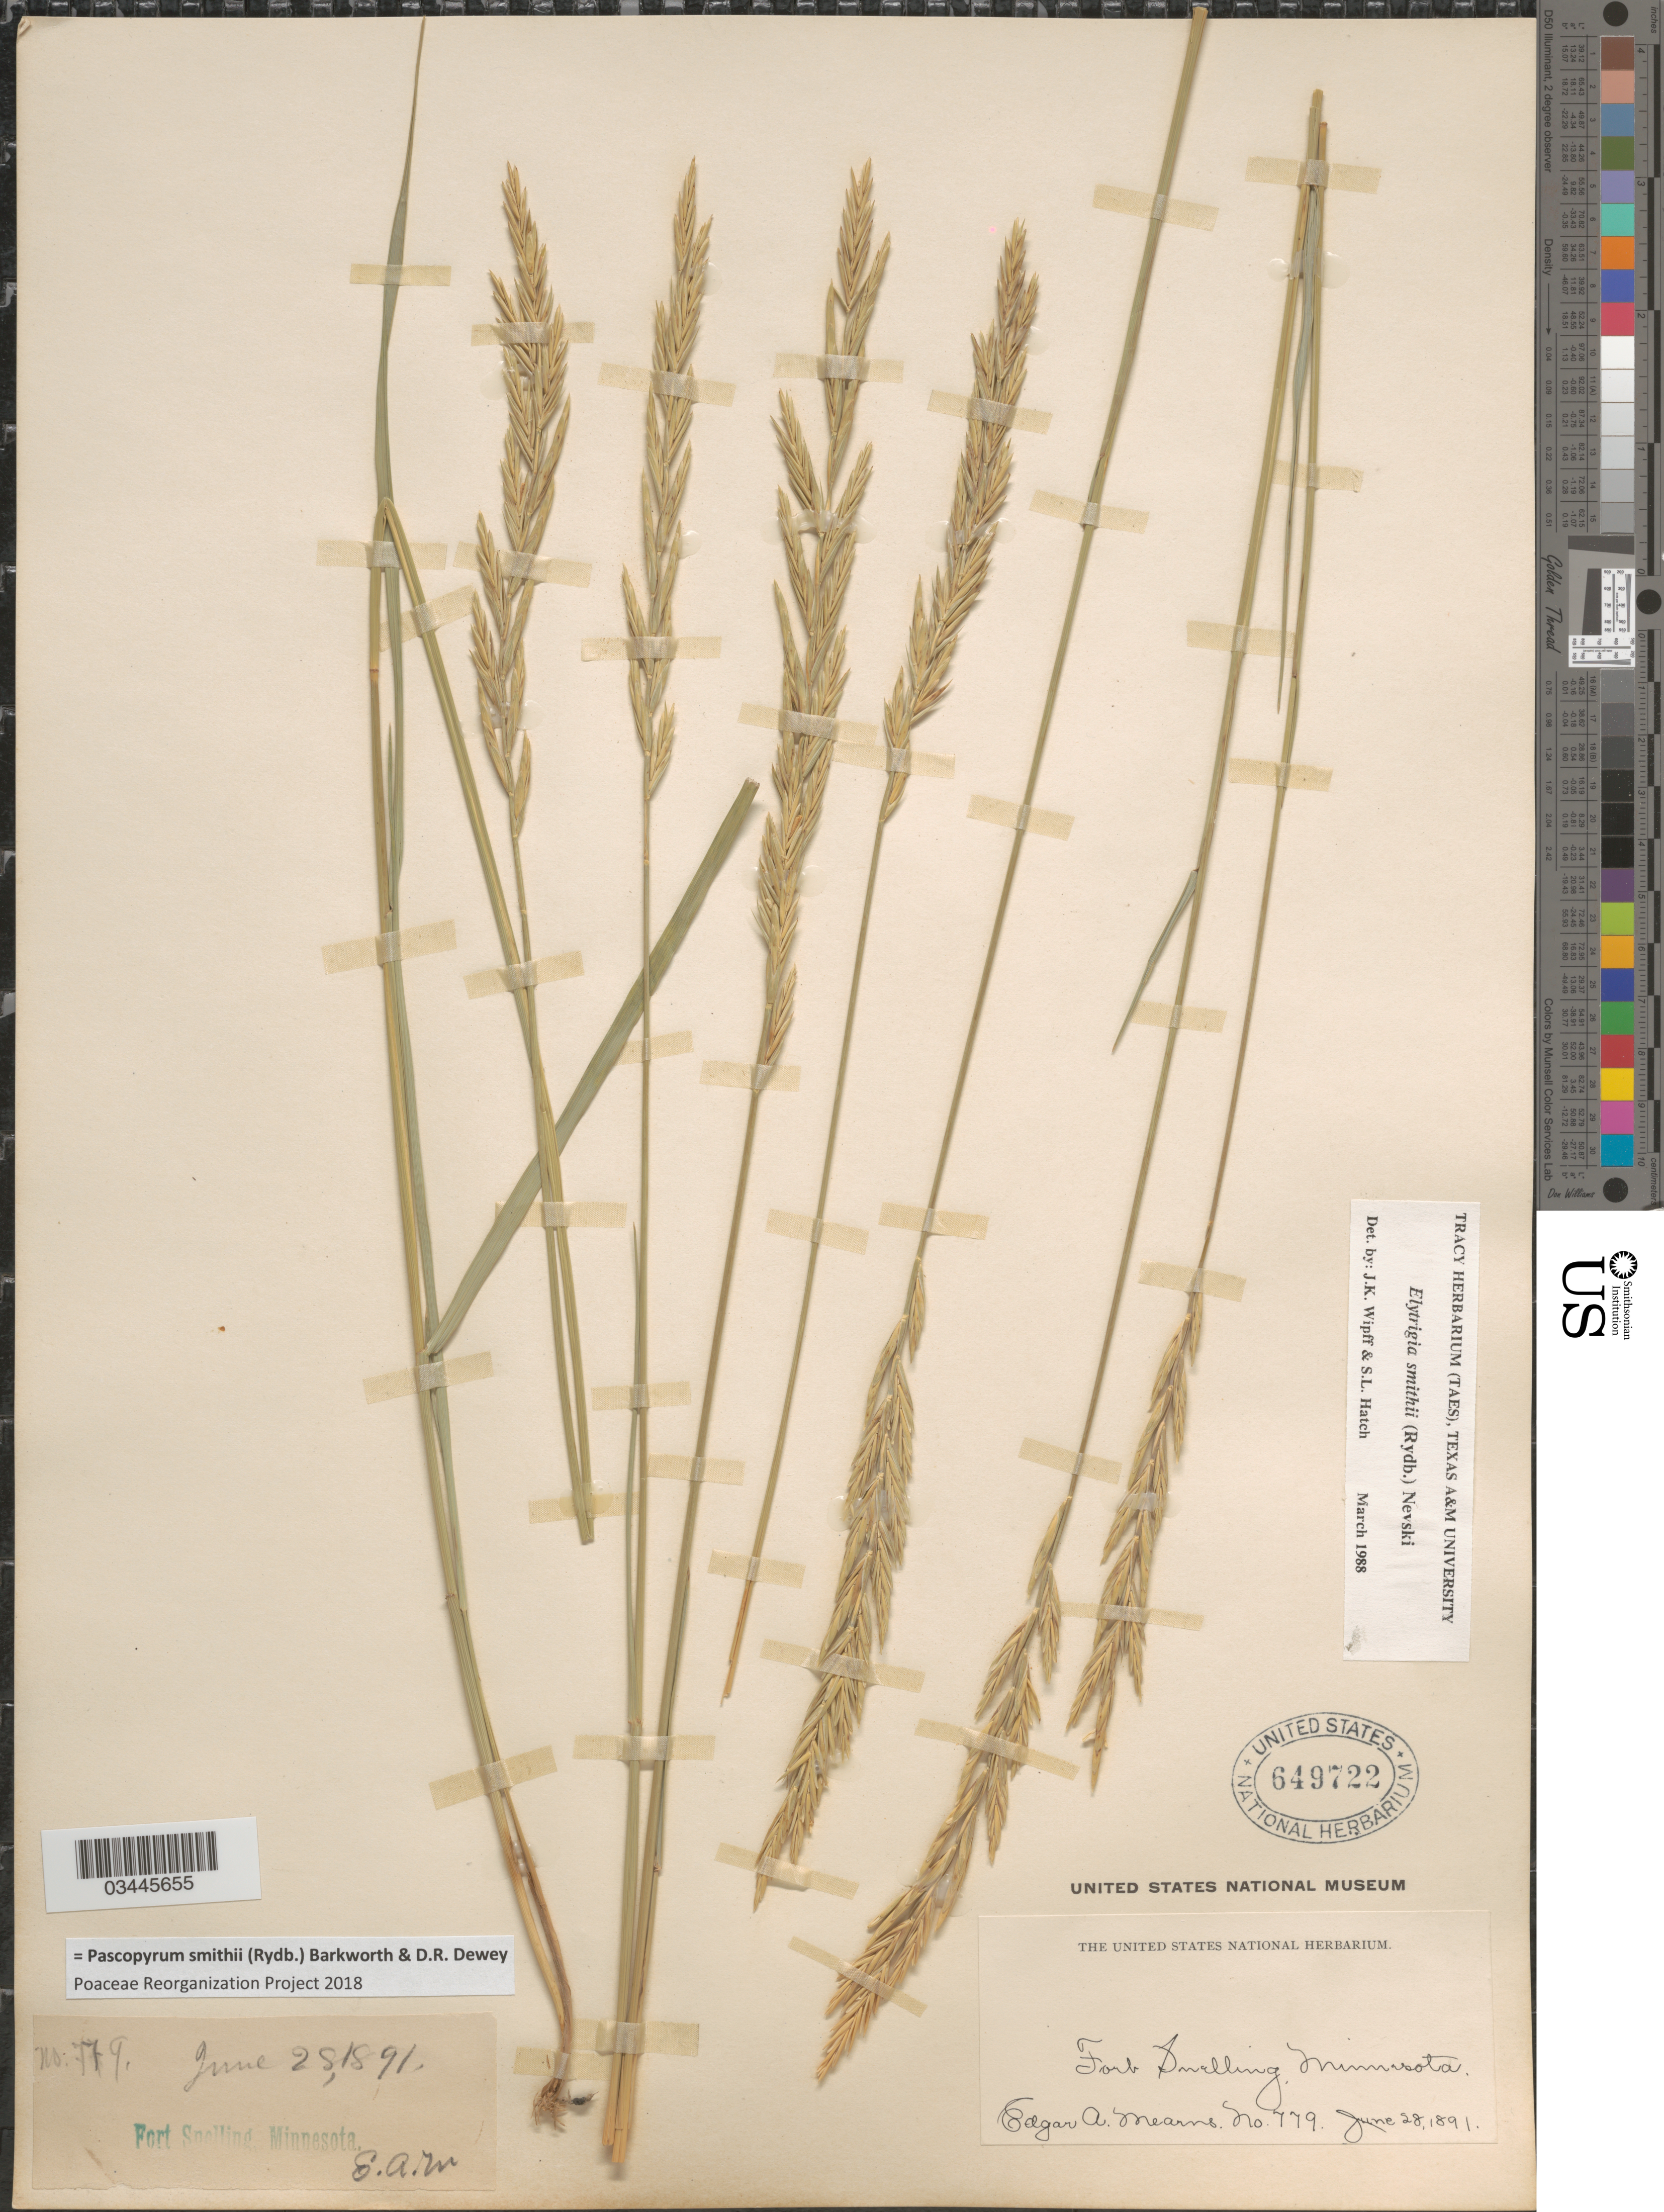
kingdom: Plantae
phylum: Tracheophyta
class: Liliopsida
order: Poales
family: Poaceae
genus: Pascopyrum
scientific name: Pascopyrum smithii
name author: (Rydb.) Barkworth & Dewey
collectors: E. A. Mearns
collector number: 779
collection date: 1891-06-28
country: United States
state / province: Minnesota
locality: Fort Snelling.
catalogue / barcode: US 649722